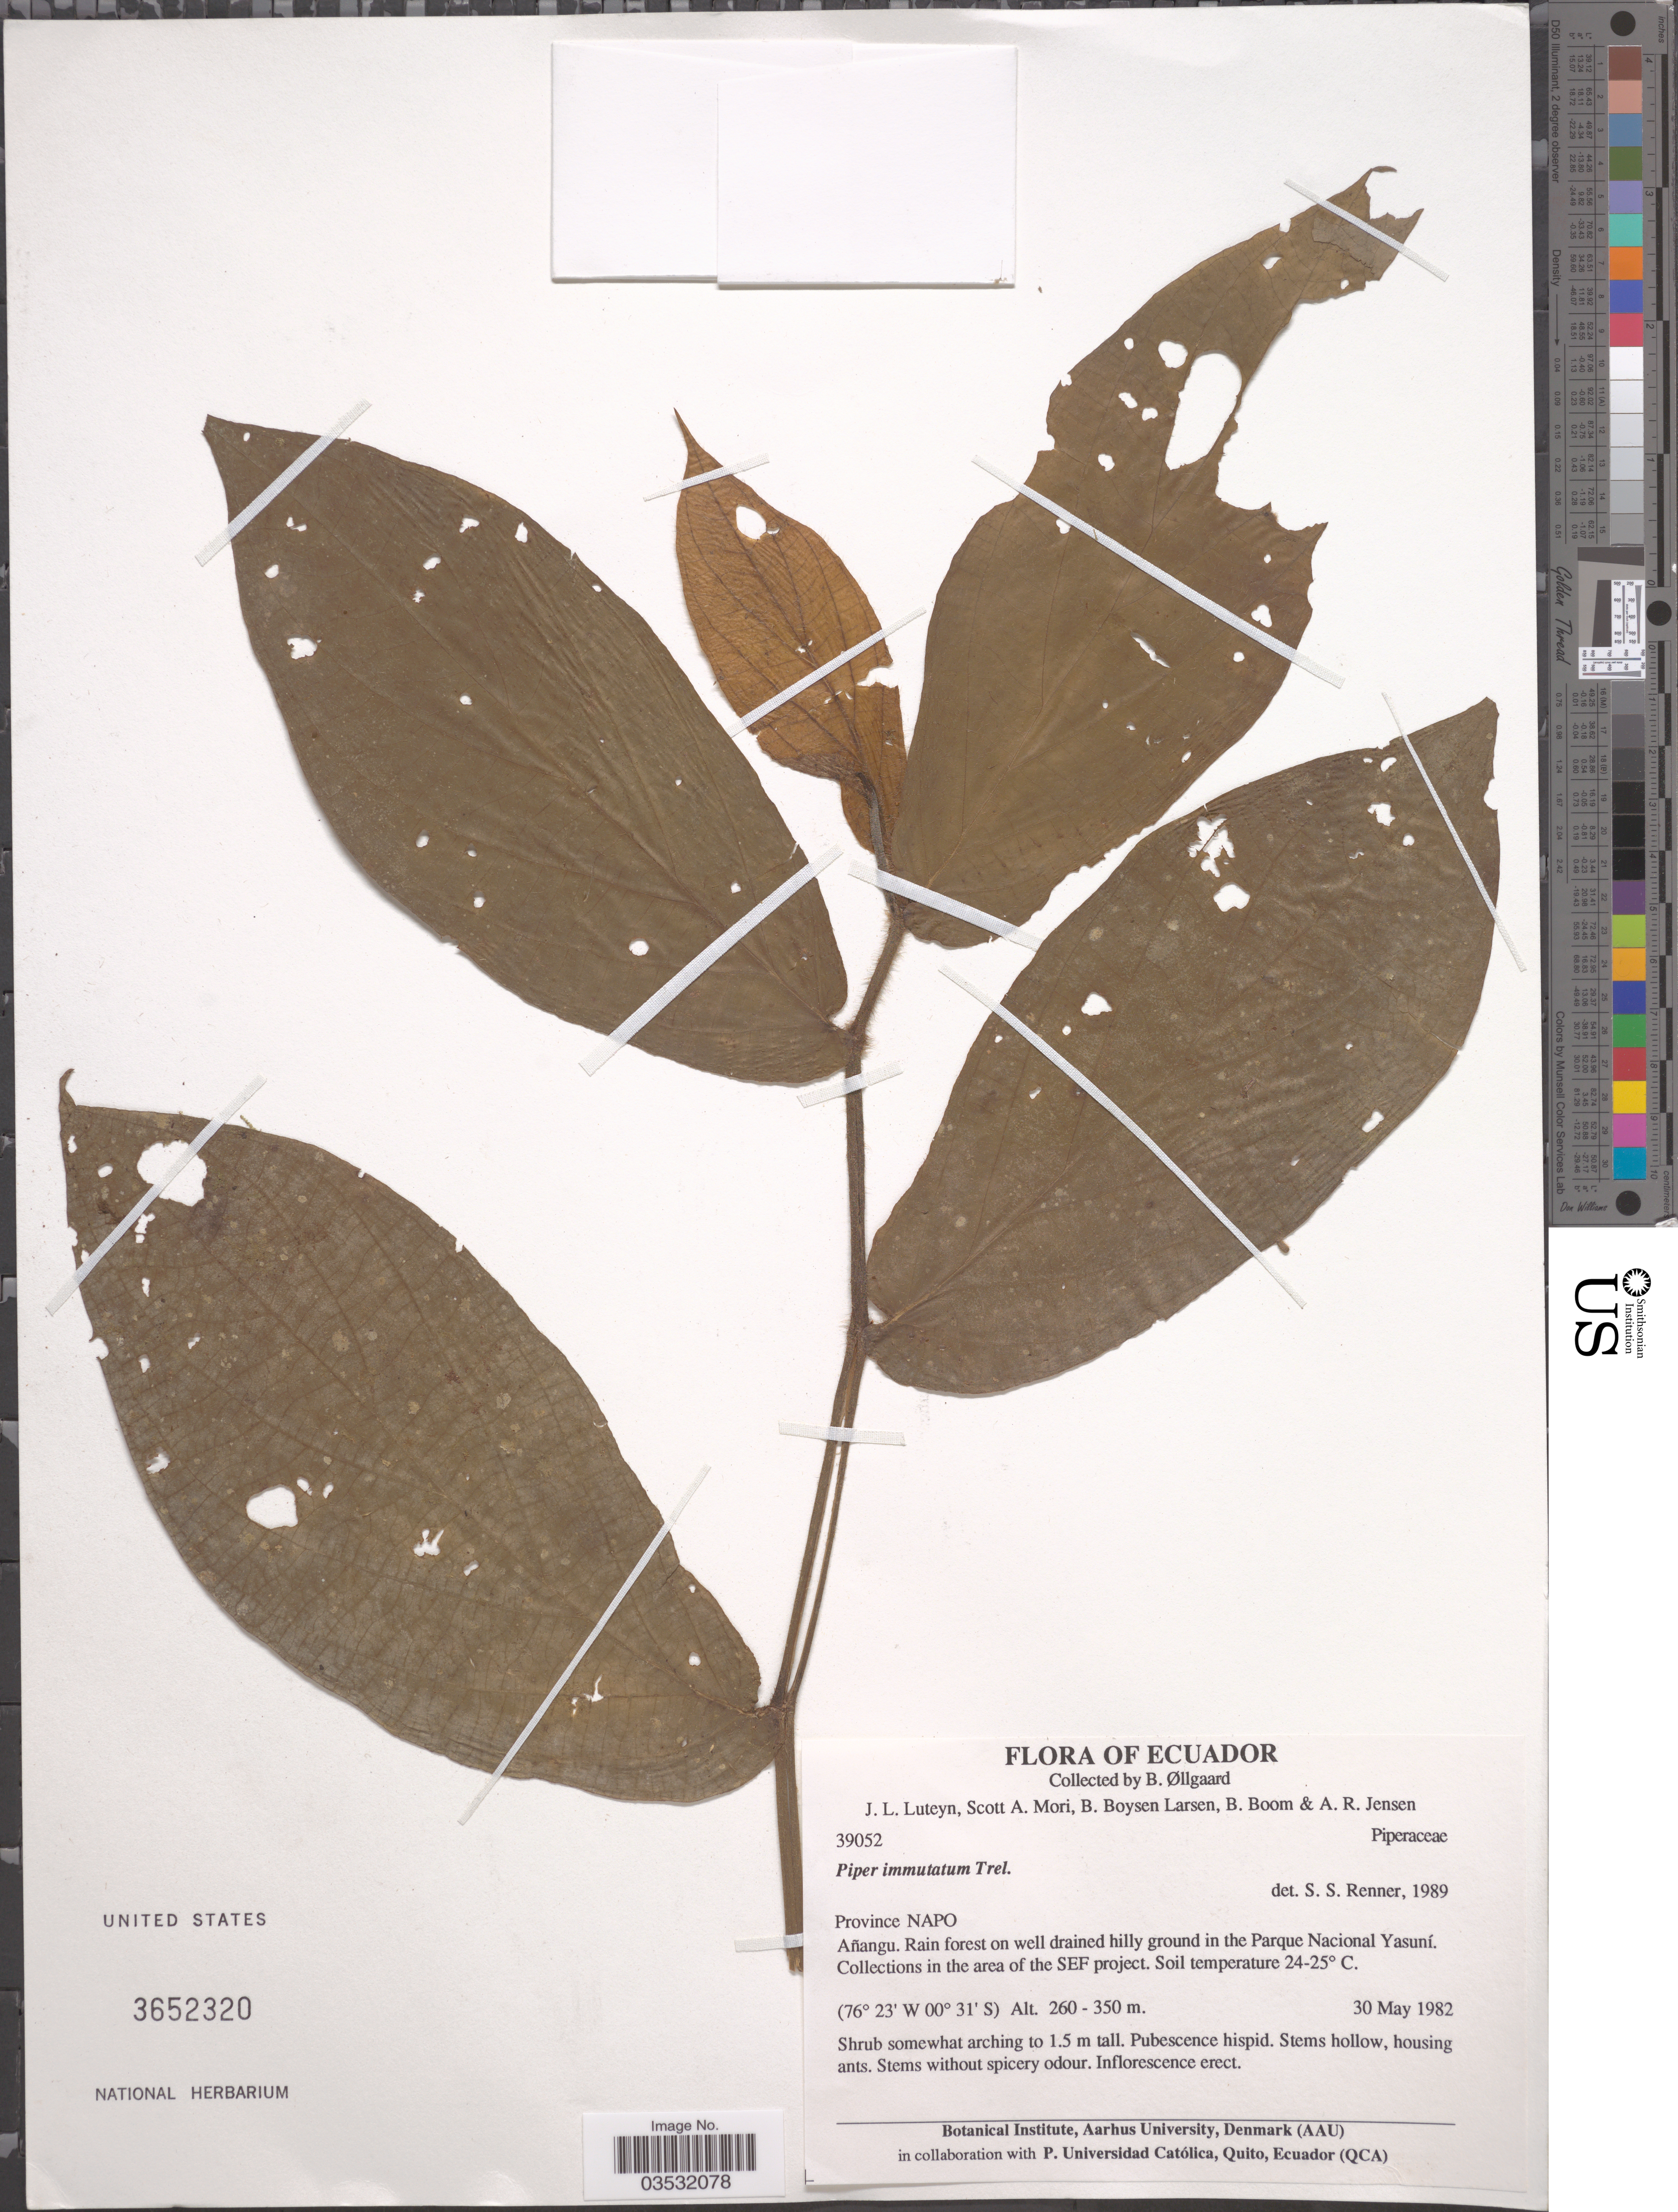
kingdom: Plantae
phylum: Tracheophyta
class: Magnoliopsida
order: Piperales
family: Piperaceae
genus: Piper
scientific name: Piper immutatum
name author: Trel.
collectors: B. Øllgaard, J. Luteyn, S. Mori, B. Boysen Larsen & et al.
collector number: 39052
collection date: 1982-05-30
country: Ecuador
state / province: Napo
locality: Añangu. Rain forest on well drained hilly ground in the Parque Nacional Yasuní. In the area of the SEF project.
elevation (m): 260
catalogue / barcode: US 3652320